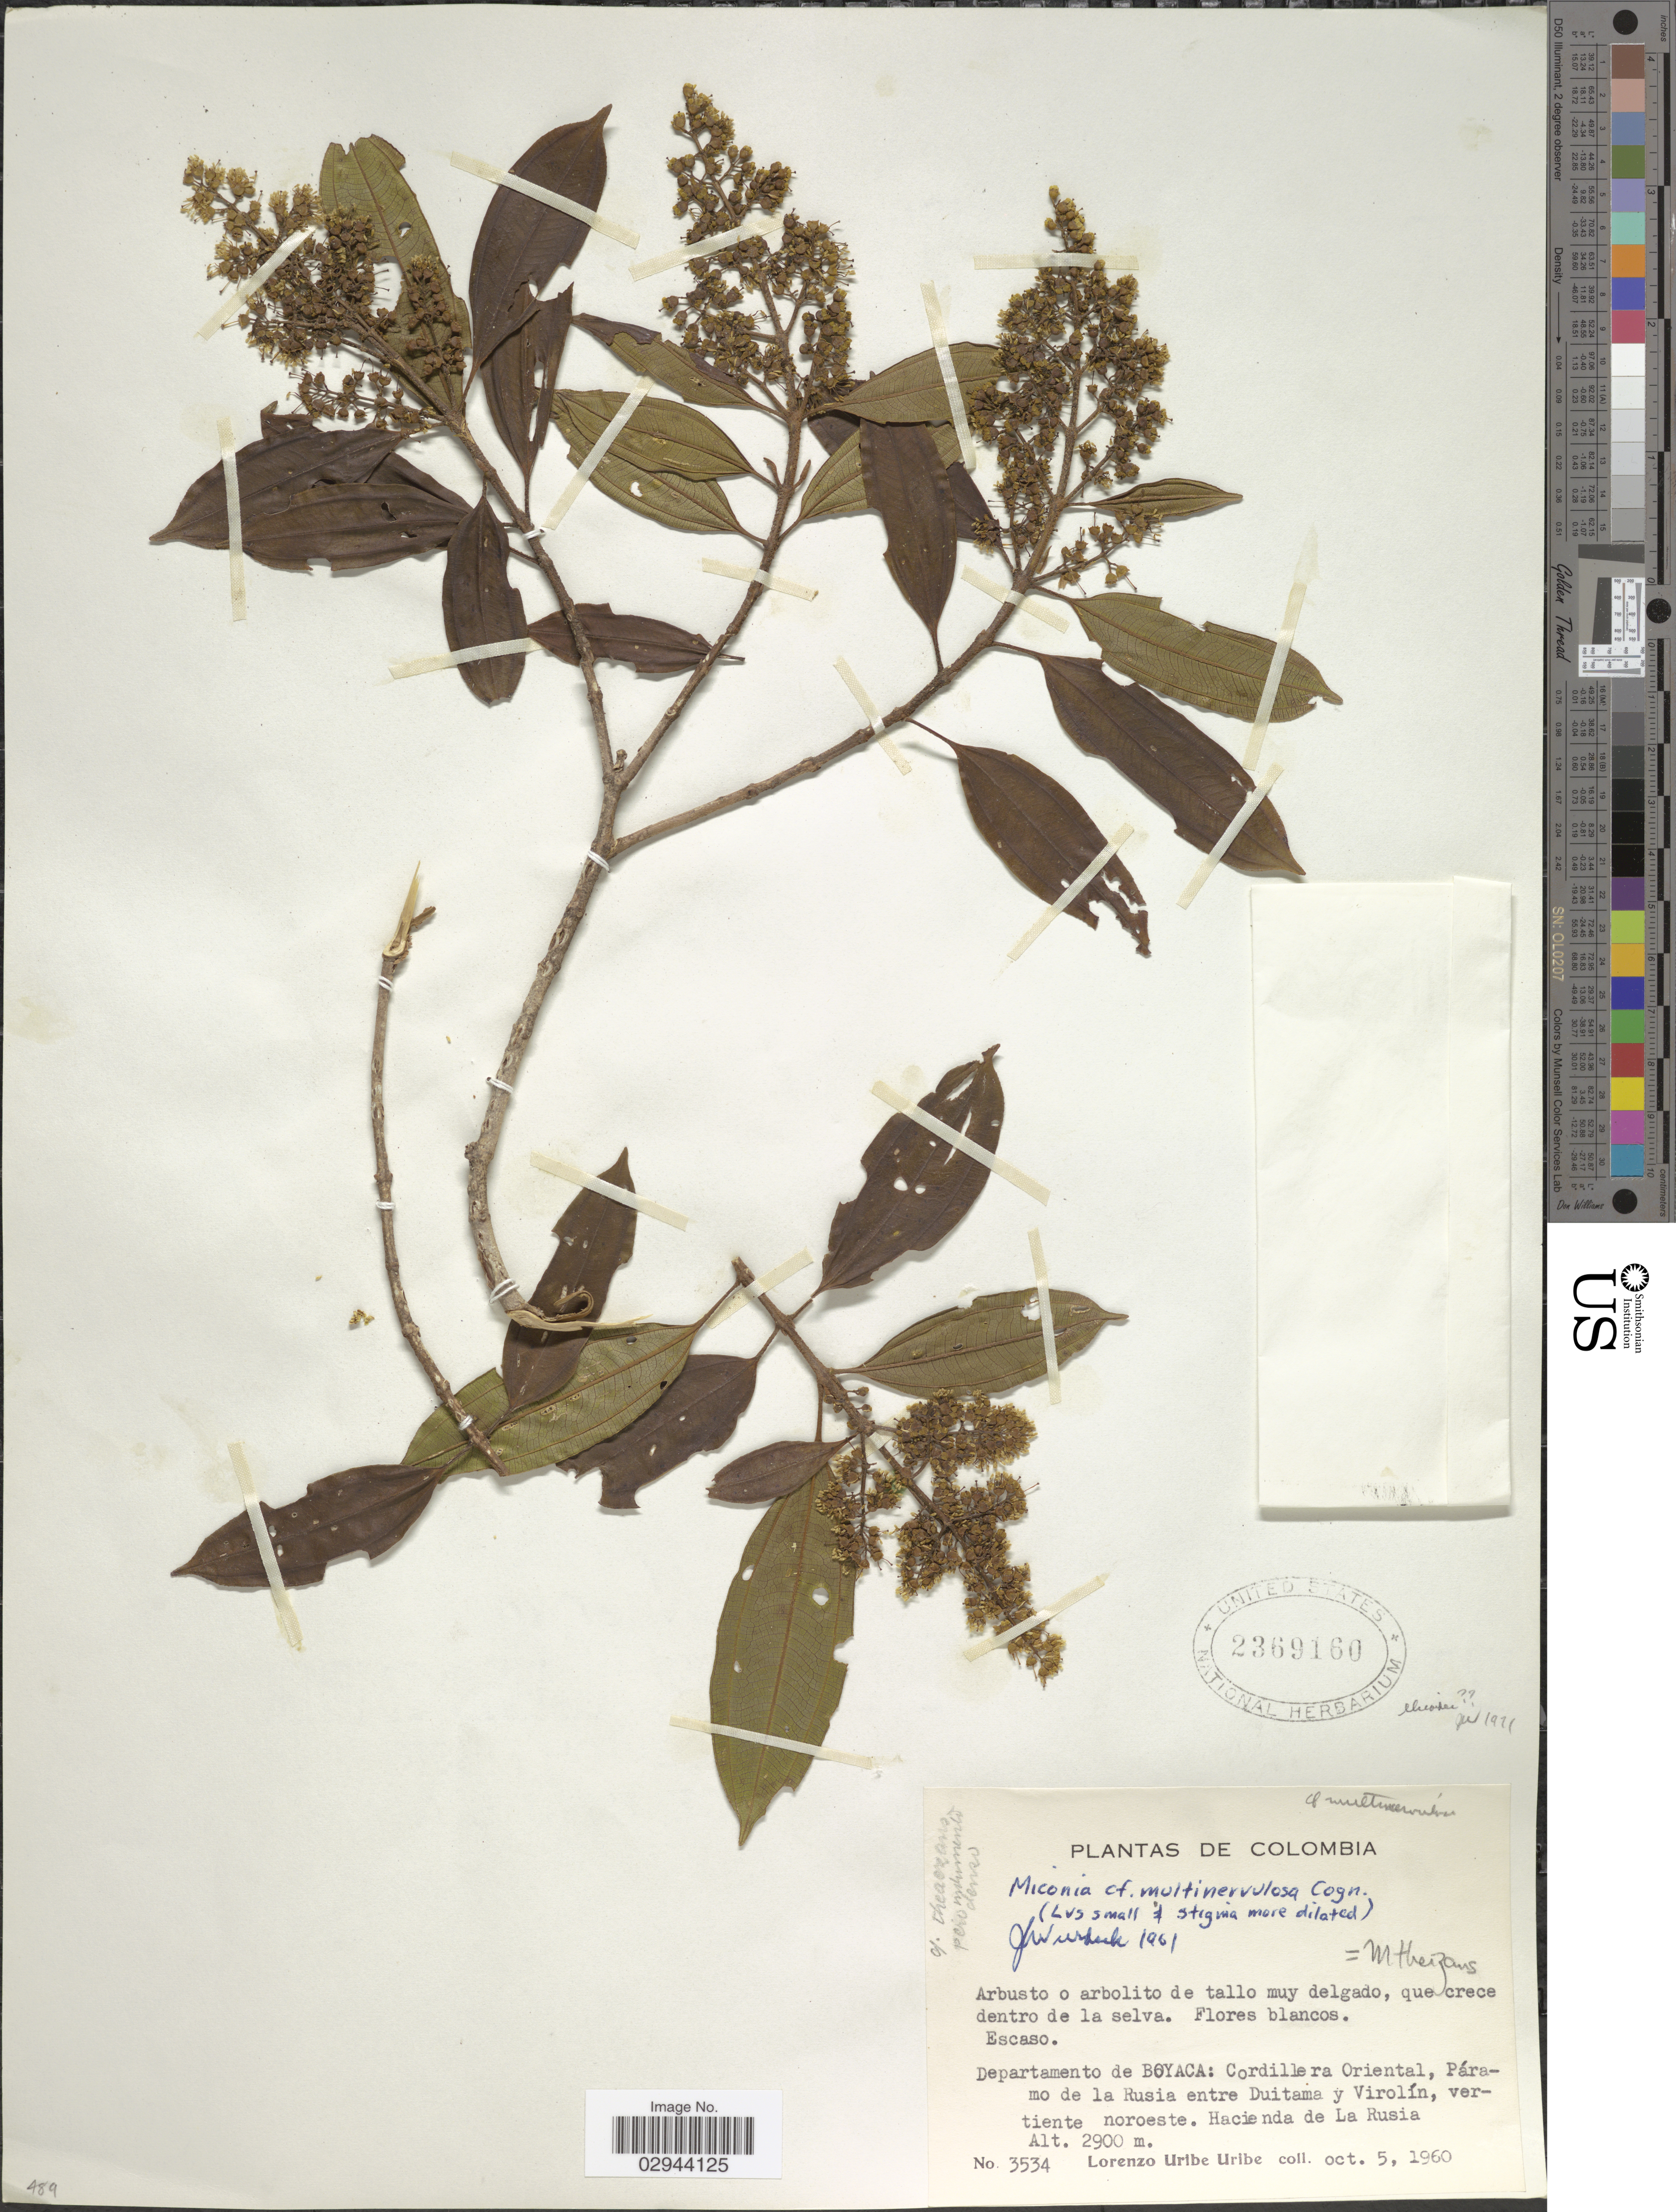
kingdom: Plantae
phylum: Tracheophyta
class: Magnoliopsida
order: Myrtales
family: Melastomataceae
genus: Miconia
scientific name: Miconia theizans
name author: (Bonpl.) Cogn.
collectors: L. Uribe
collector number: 3534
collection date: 1960-10-05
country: Colombia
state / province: Boyacá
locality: Departamento de Boyaca, Cordillera Oriental, Páramo de la Rusia entre Duitama y Virolín, vertiente noroeste, Hacienda de La Rusia.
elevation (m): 2900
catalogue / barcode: US 2369160